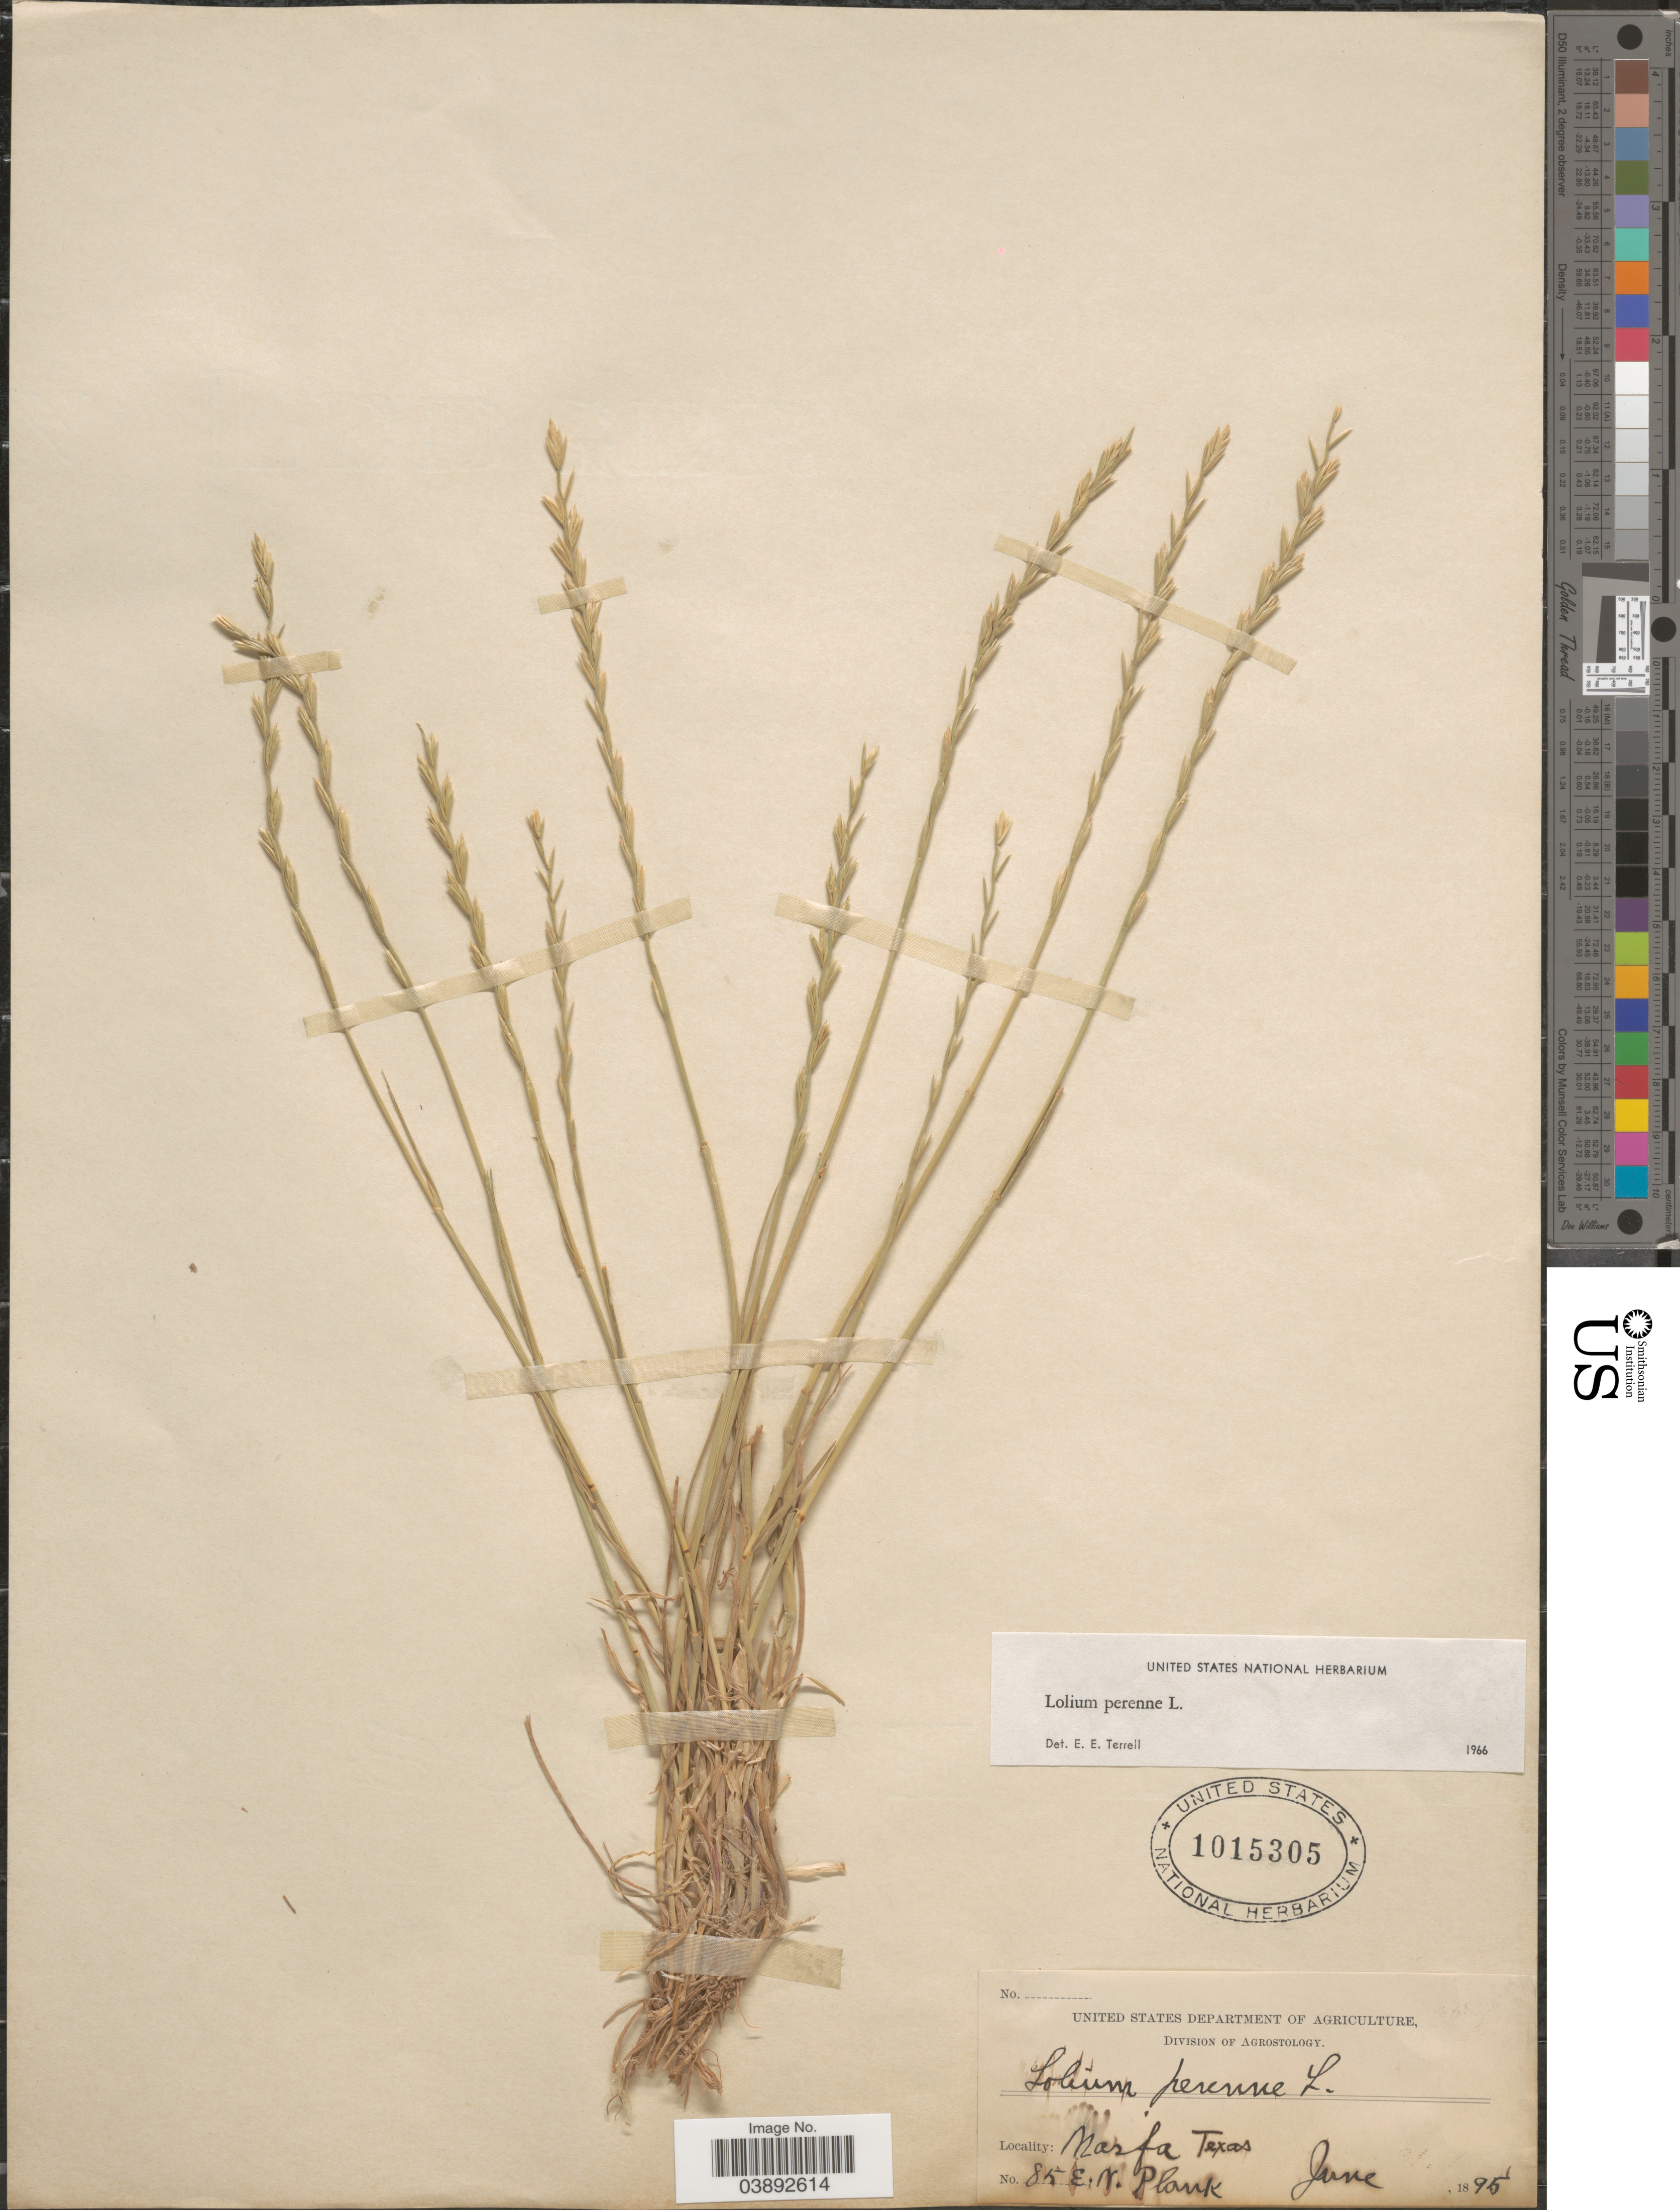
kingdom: Plantae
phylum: Tracheophyta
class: Liliopsida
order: Poales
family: Poaceae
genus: Lolium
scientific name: Lolium perenne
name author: L.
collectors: E. Plank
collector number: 85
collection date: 1895-06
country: United States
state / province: Texas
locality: Marfa.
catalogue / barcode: US 1015305